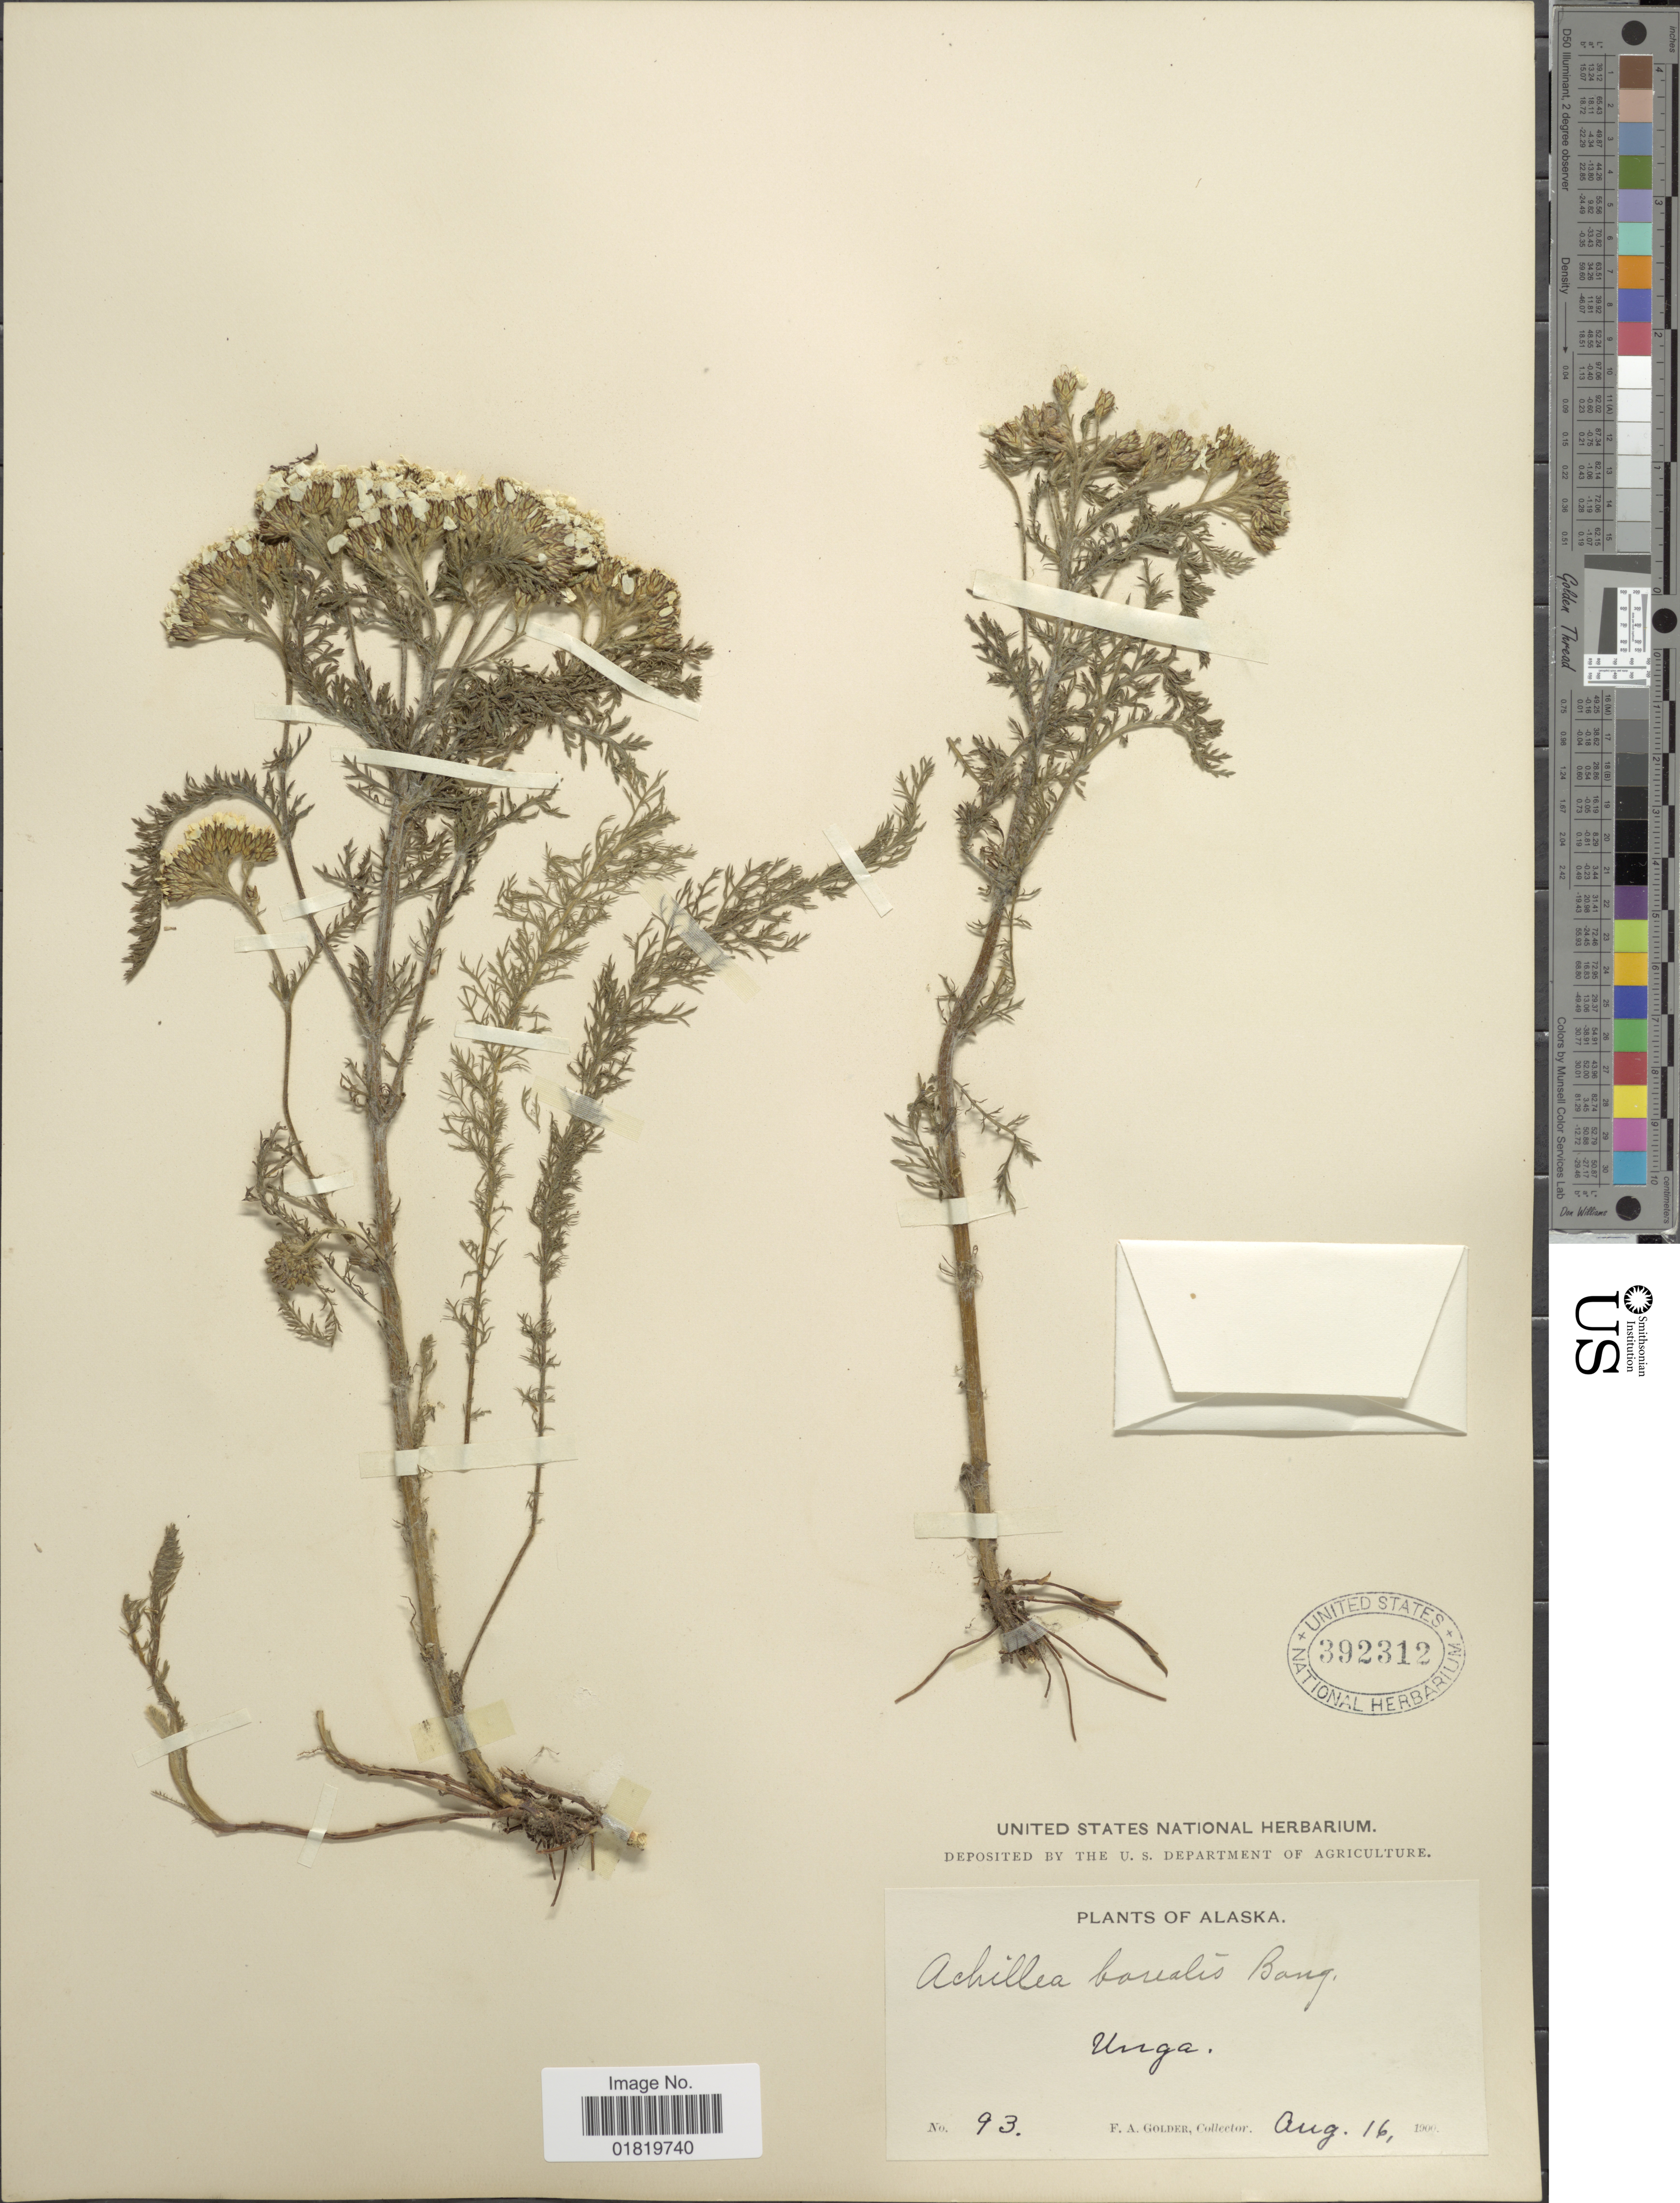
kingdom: Plantae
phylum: Tracheophyta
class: Magnoliopsida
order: Asterales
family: Asteraceae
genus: Achillea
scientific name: Achillea borealis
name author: Bong.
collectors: F. Golder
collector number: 93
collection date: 1900-08-16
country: United States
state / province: Alaska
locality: Unga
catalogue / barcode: US 392312